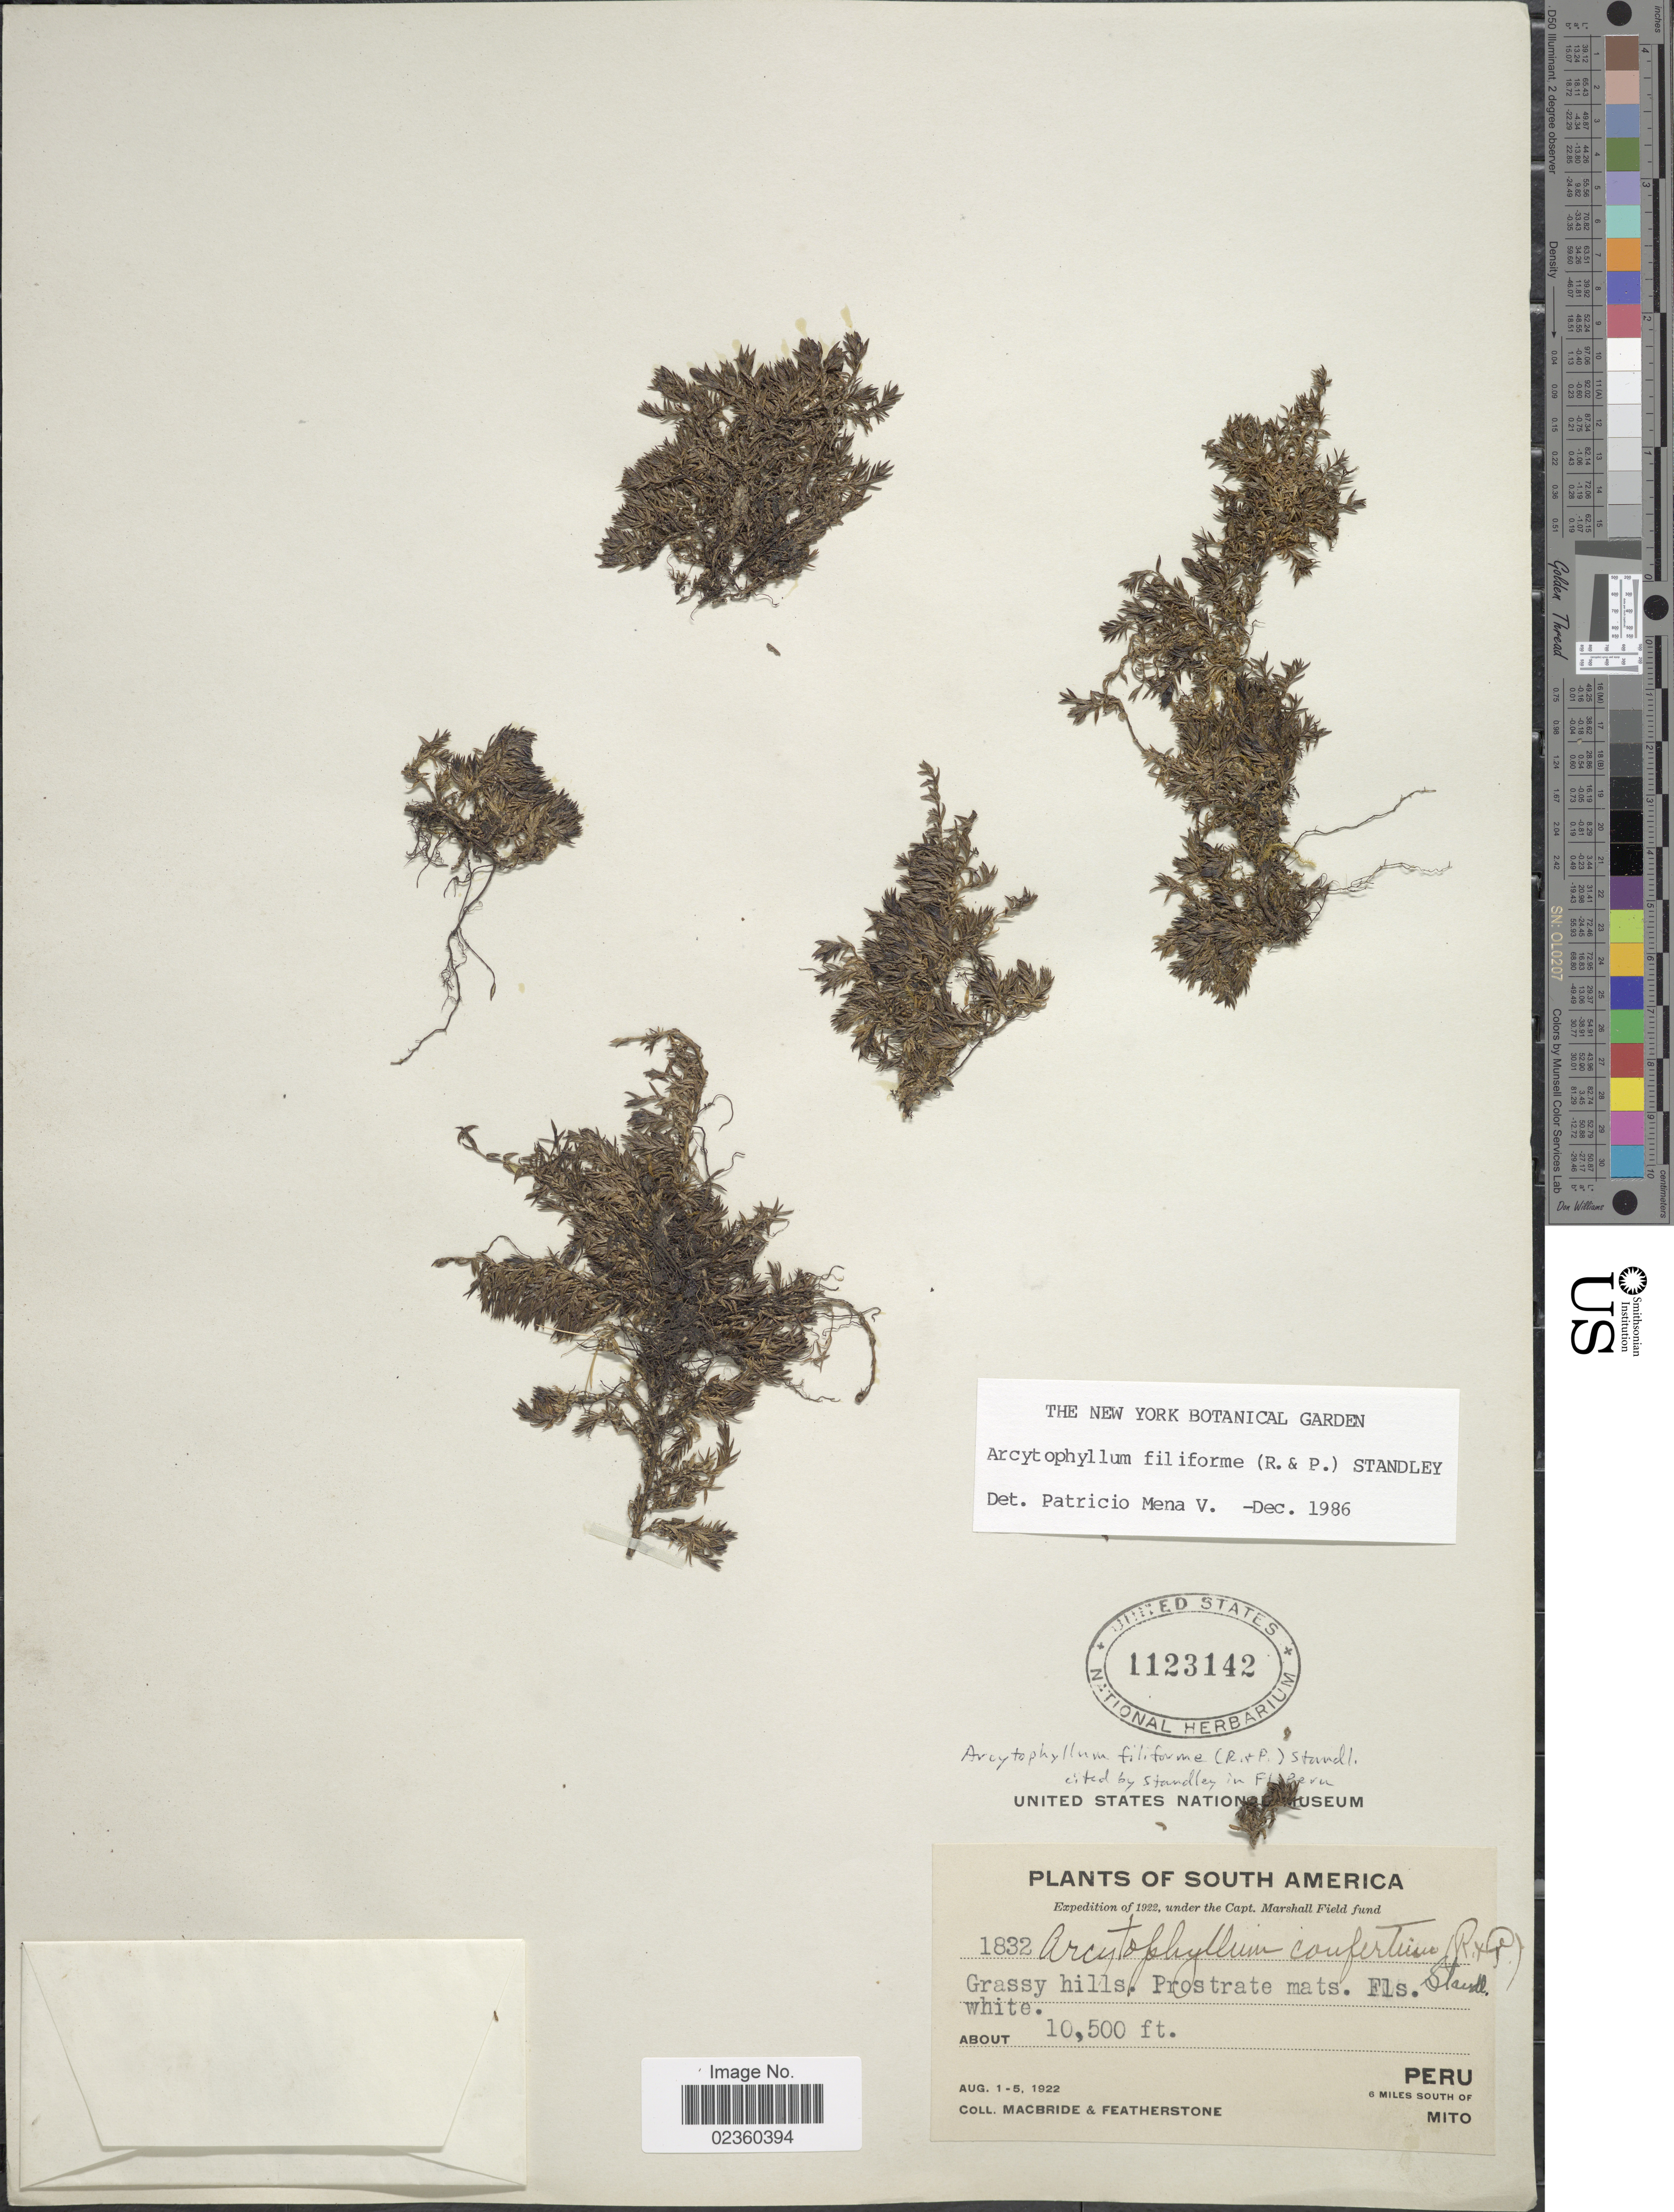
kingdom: Plantae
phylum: Tracheophyta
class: Magnoliopsida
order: Gentianales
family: Rubiaceae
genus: Arcytophyllum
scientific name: Arcytophyllum filiforme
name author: (Ruiz & Pav.) Standl.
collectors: Macbride, -- & -. Featherstone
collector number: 1832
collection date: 1922-08-01/1922-08-05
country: Peru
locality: Grassy hills. Prostrate mats, 6 miles South of Mito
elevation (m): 3200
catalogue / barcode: US 1123142